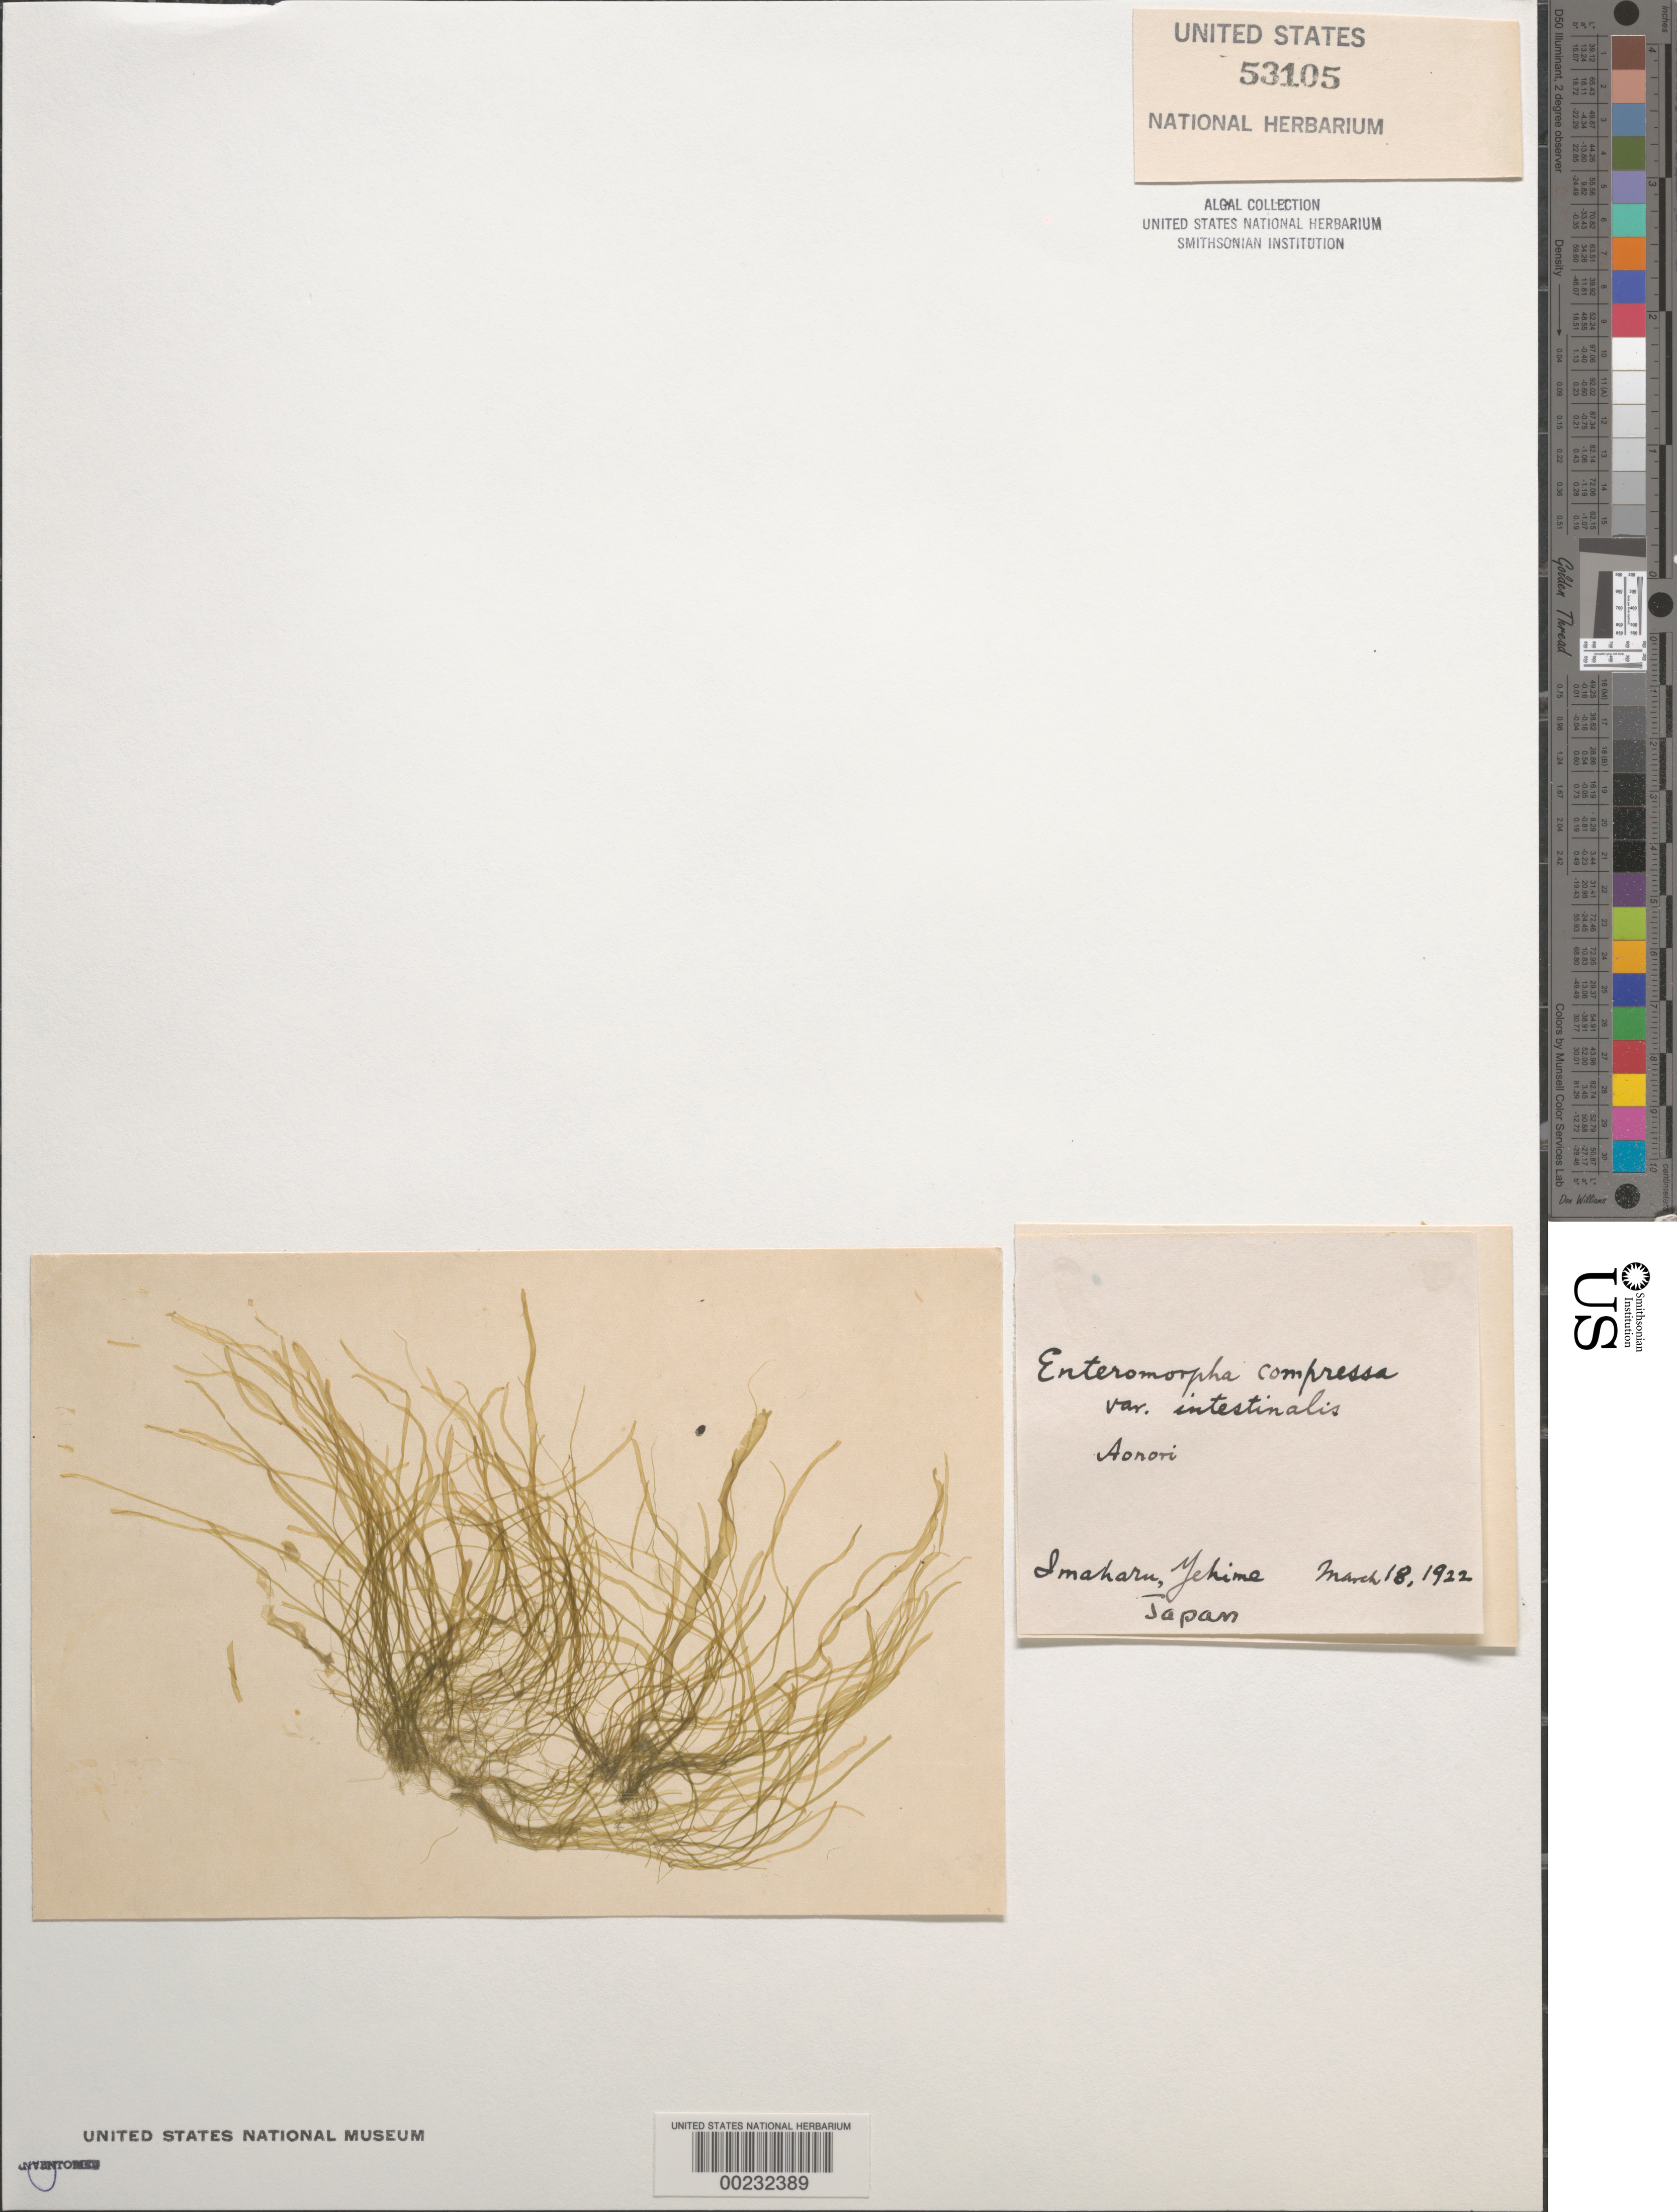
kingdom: Plantae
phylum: Chlorophyta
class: Ulvophyceae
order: Ulvales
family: Ulvaceae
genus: Ulva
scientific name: Ulva compressa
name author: L.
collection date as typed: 18 Mar 1922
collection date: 1922-03-18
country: Japan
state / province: Ehime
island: Shikoku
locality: Imaharu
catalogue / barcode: US 53105